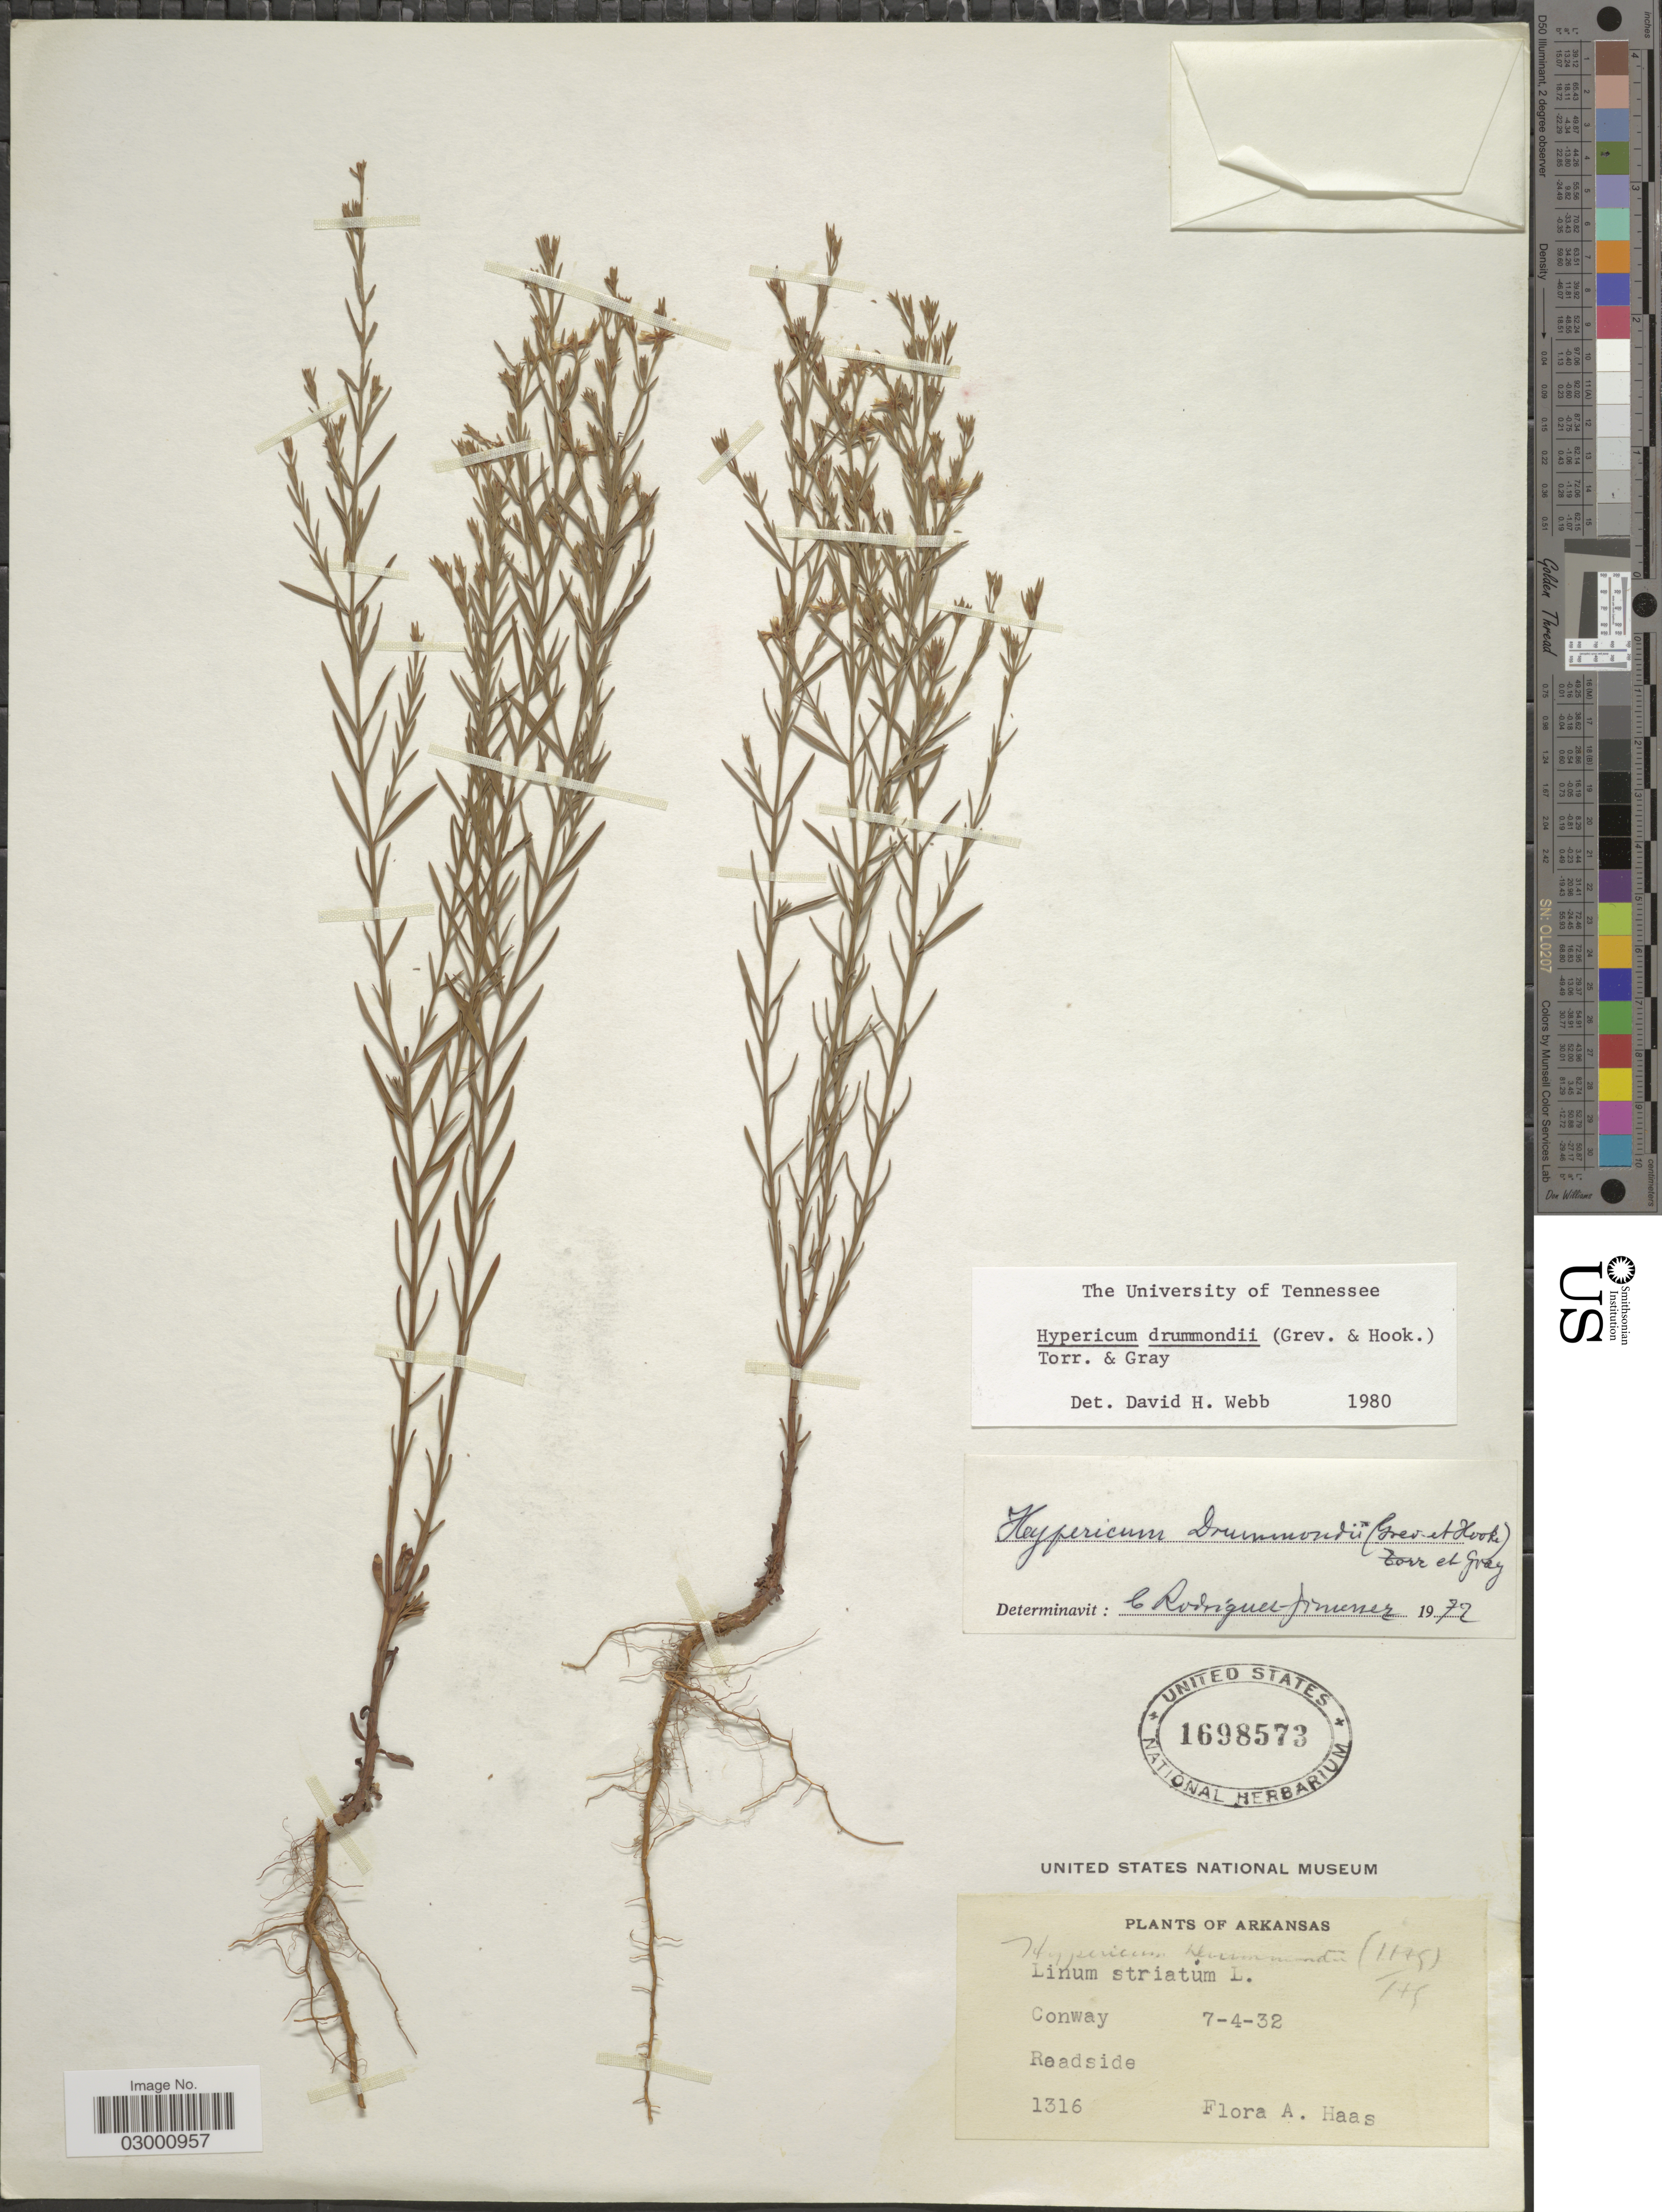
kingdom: Plantae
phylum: Tracheophyta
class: Magnoliopsida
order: Malpighiales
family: Hypericaceae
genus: Hypericum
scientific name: Hypericum drummondii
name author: (Grev. & Hook.) Torr. & A. Gray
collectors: F. A. Haas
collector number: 1316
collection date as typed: Transcribed d/m/y: 4/7/32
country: United States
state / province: Arkansas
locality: Conway.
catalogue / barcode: US 1698573